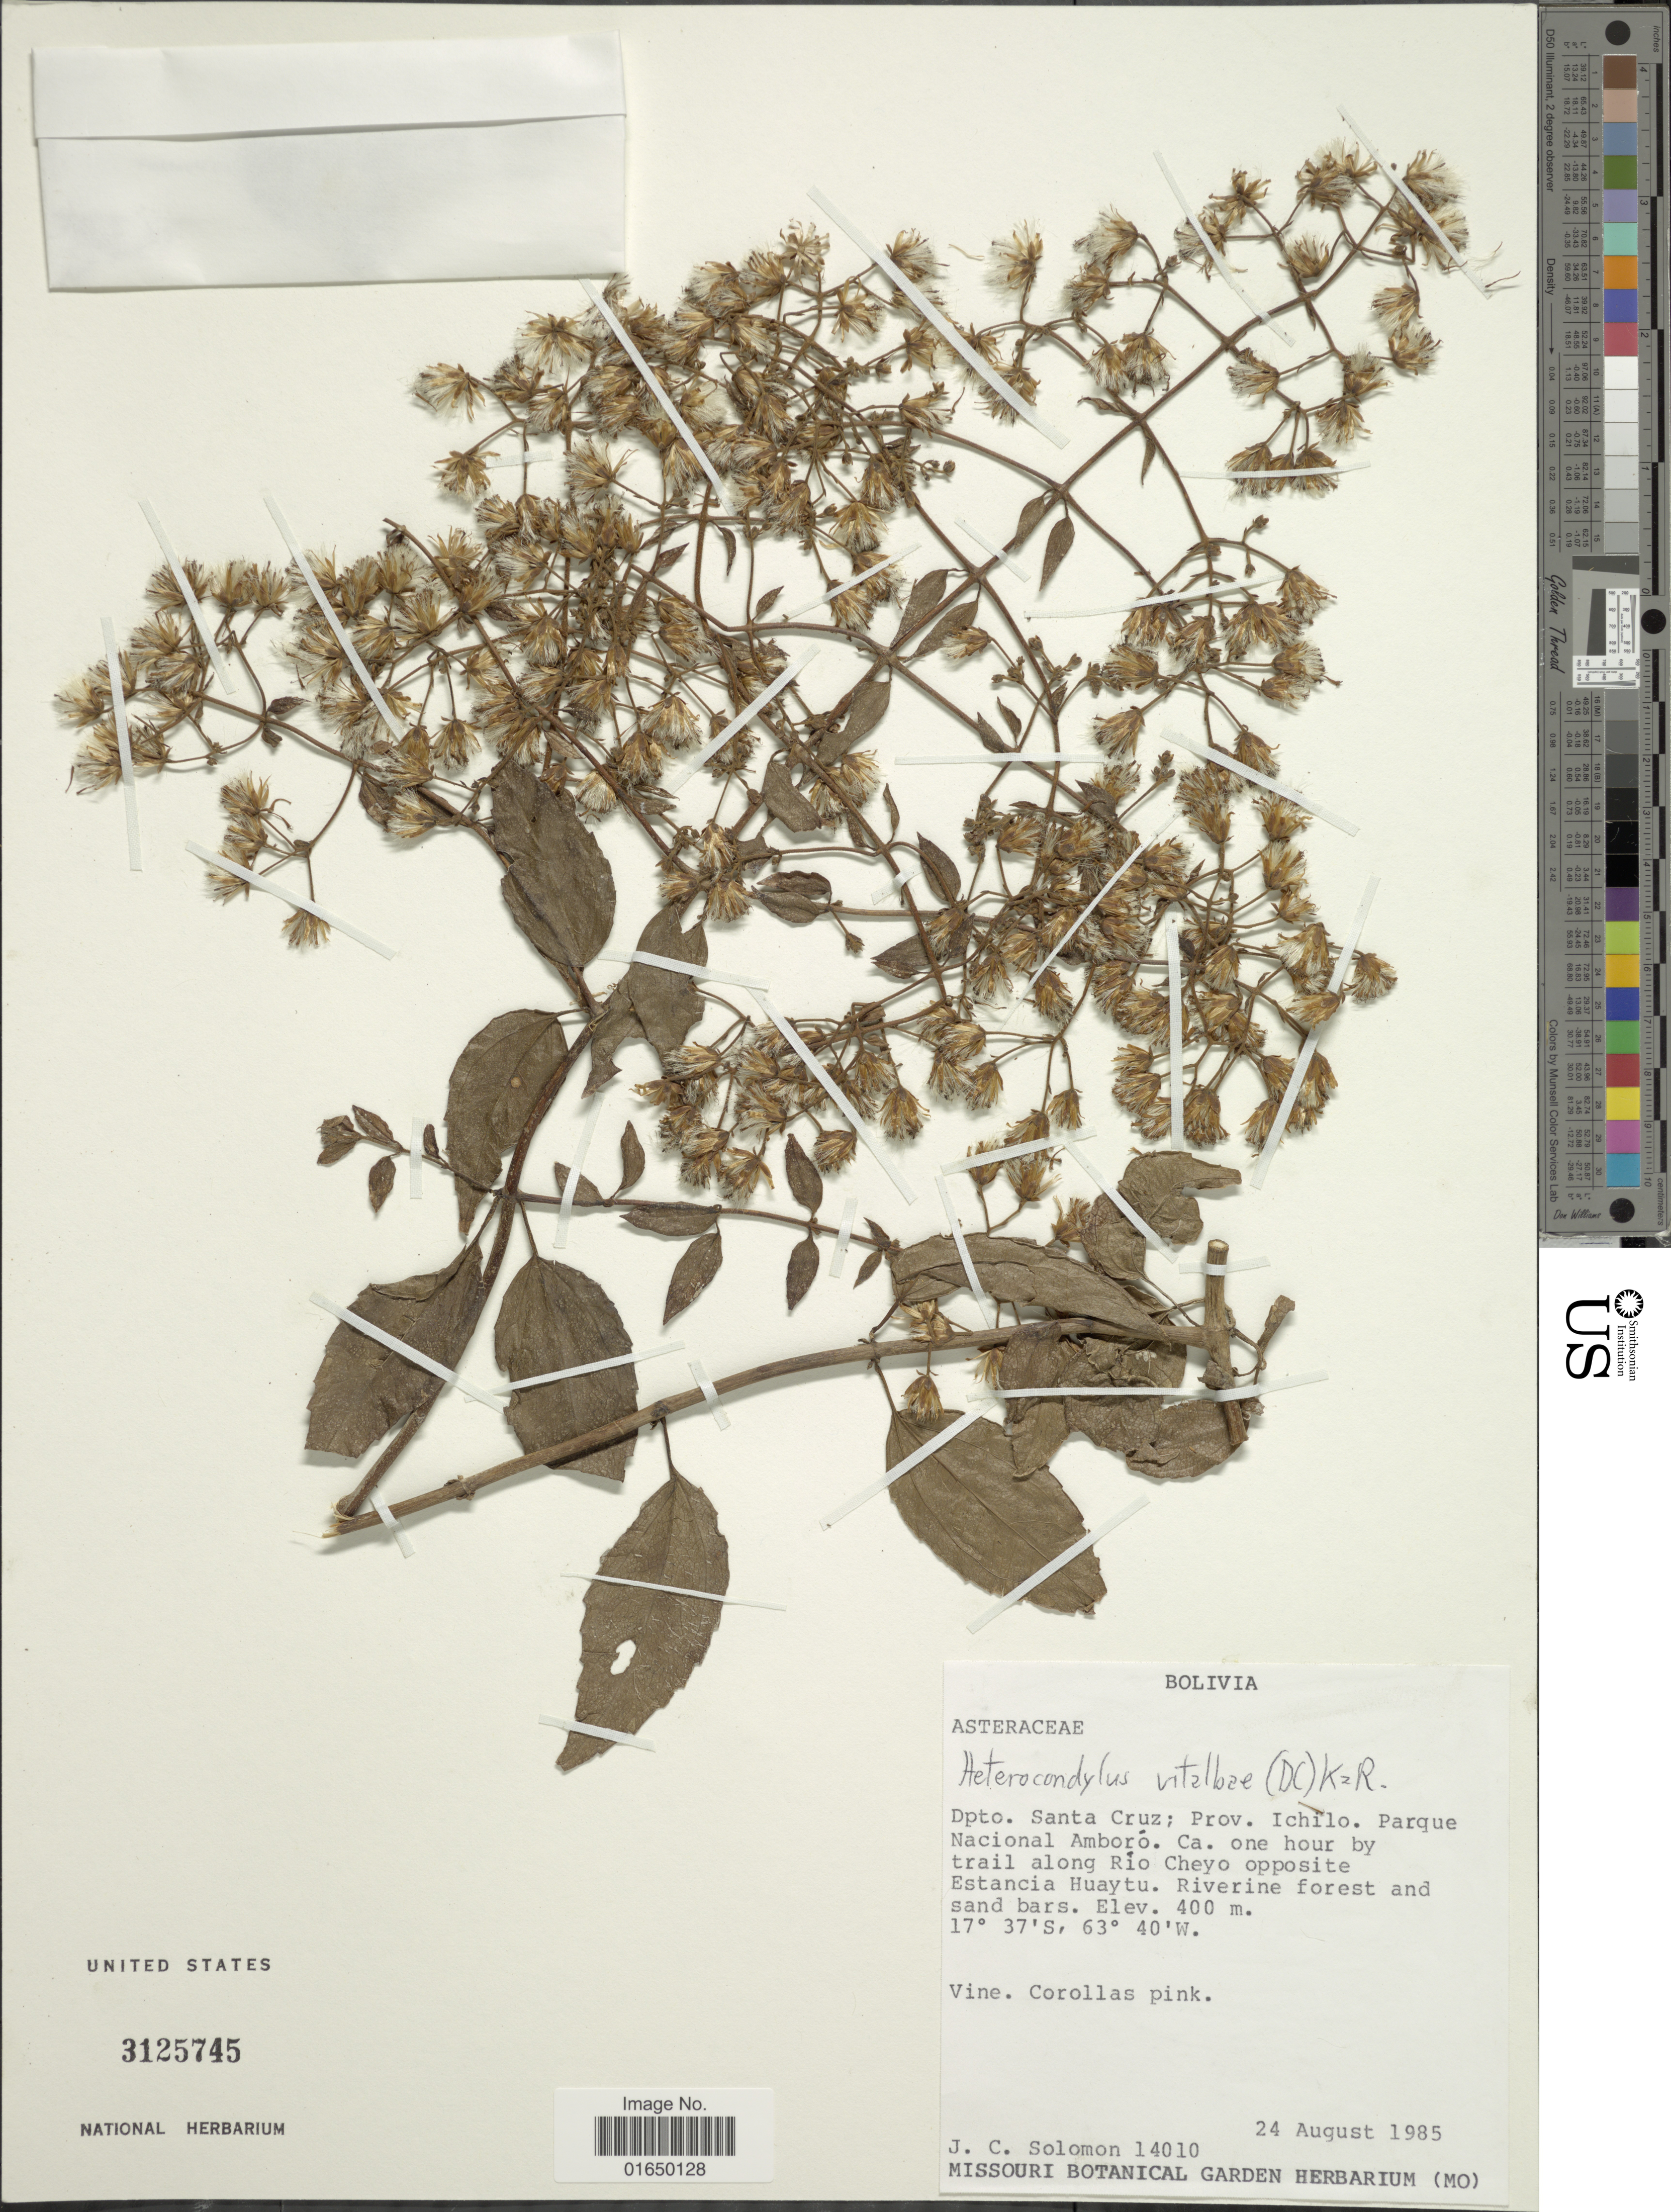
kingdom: Plantae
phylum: Tracheophyta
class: Magnoliopsida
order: Asterales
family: Asteraceae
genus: Heterocondylus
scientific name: Heterocondylus vitalbae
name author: (DC.) R.M. King & H. Rob.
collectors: J. C. Solomon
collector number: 14010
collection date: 1985-08-24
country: Bolivia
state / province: Santa Cruz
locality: Dpto. Santa Cruz; prov. ichilo. Parque Nacional Amboró. Ca one hour by trail along Río Cheyo opposite Estancia Huaytu. Riverine forest and sand bars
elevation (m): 400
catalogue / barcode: US 3125745